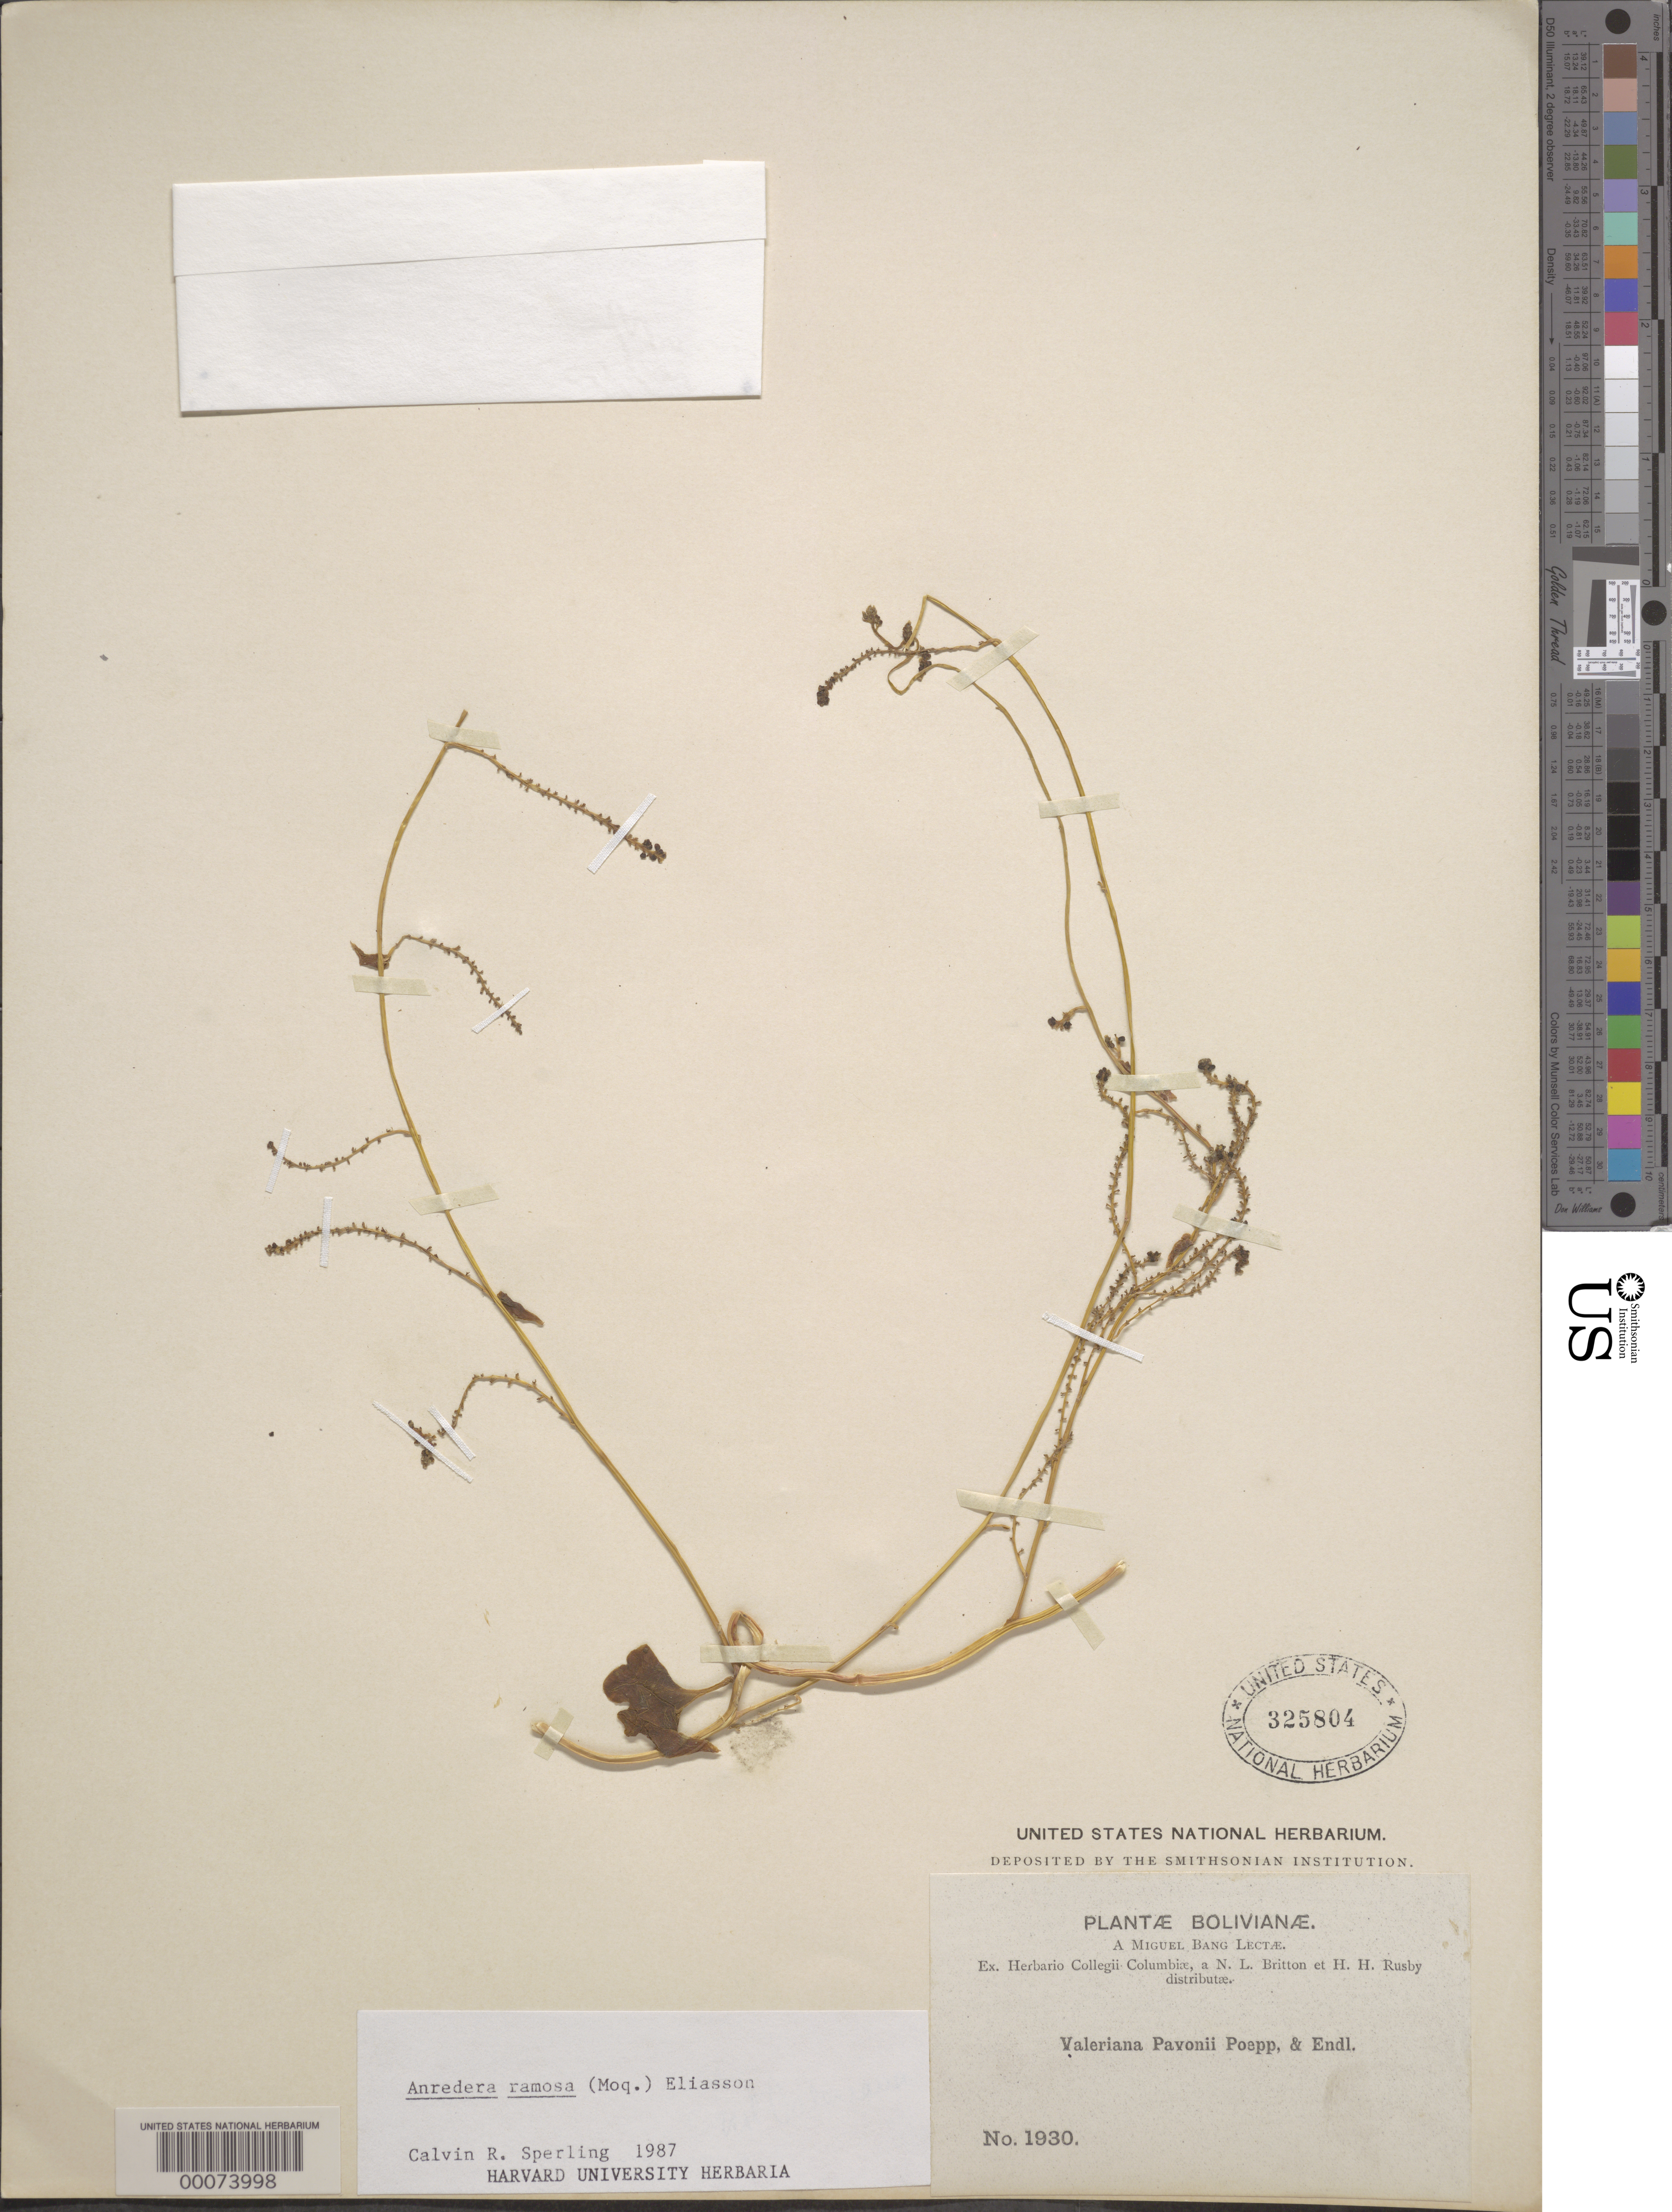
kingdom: Plantae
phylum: Tracheophyta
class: Magnoliopsida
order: Caryophyllales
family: Basellaceae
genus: Anredera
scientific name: Anredera ramosa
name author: (Moq.) Eliasson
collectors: M. Bang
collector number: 1930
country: Bolivia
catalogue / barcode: US 325804